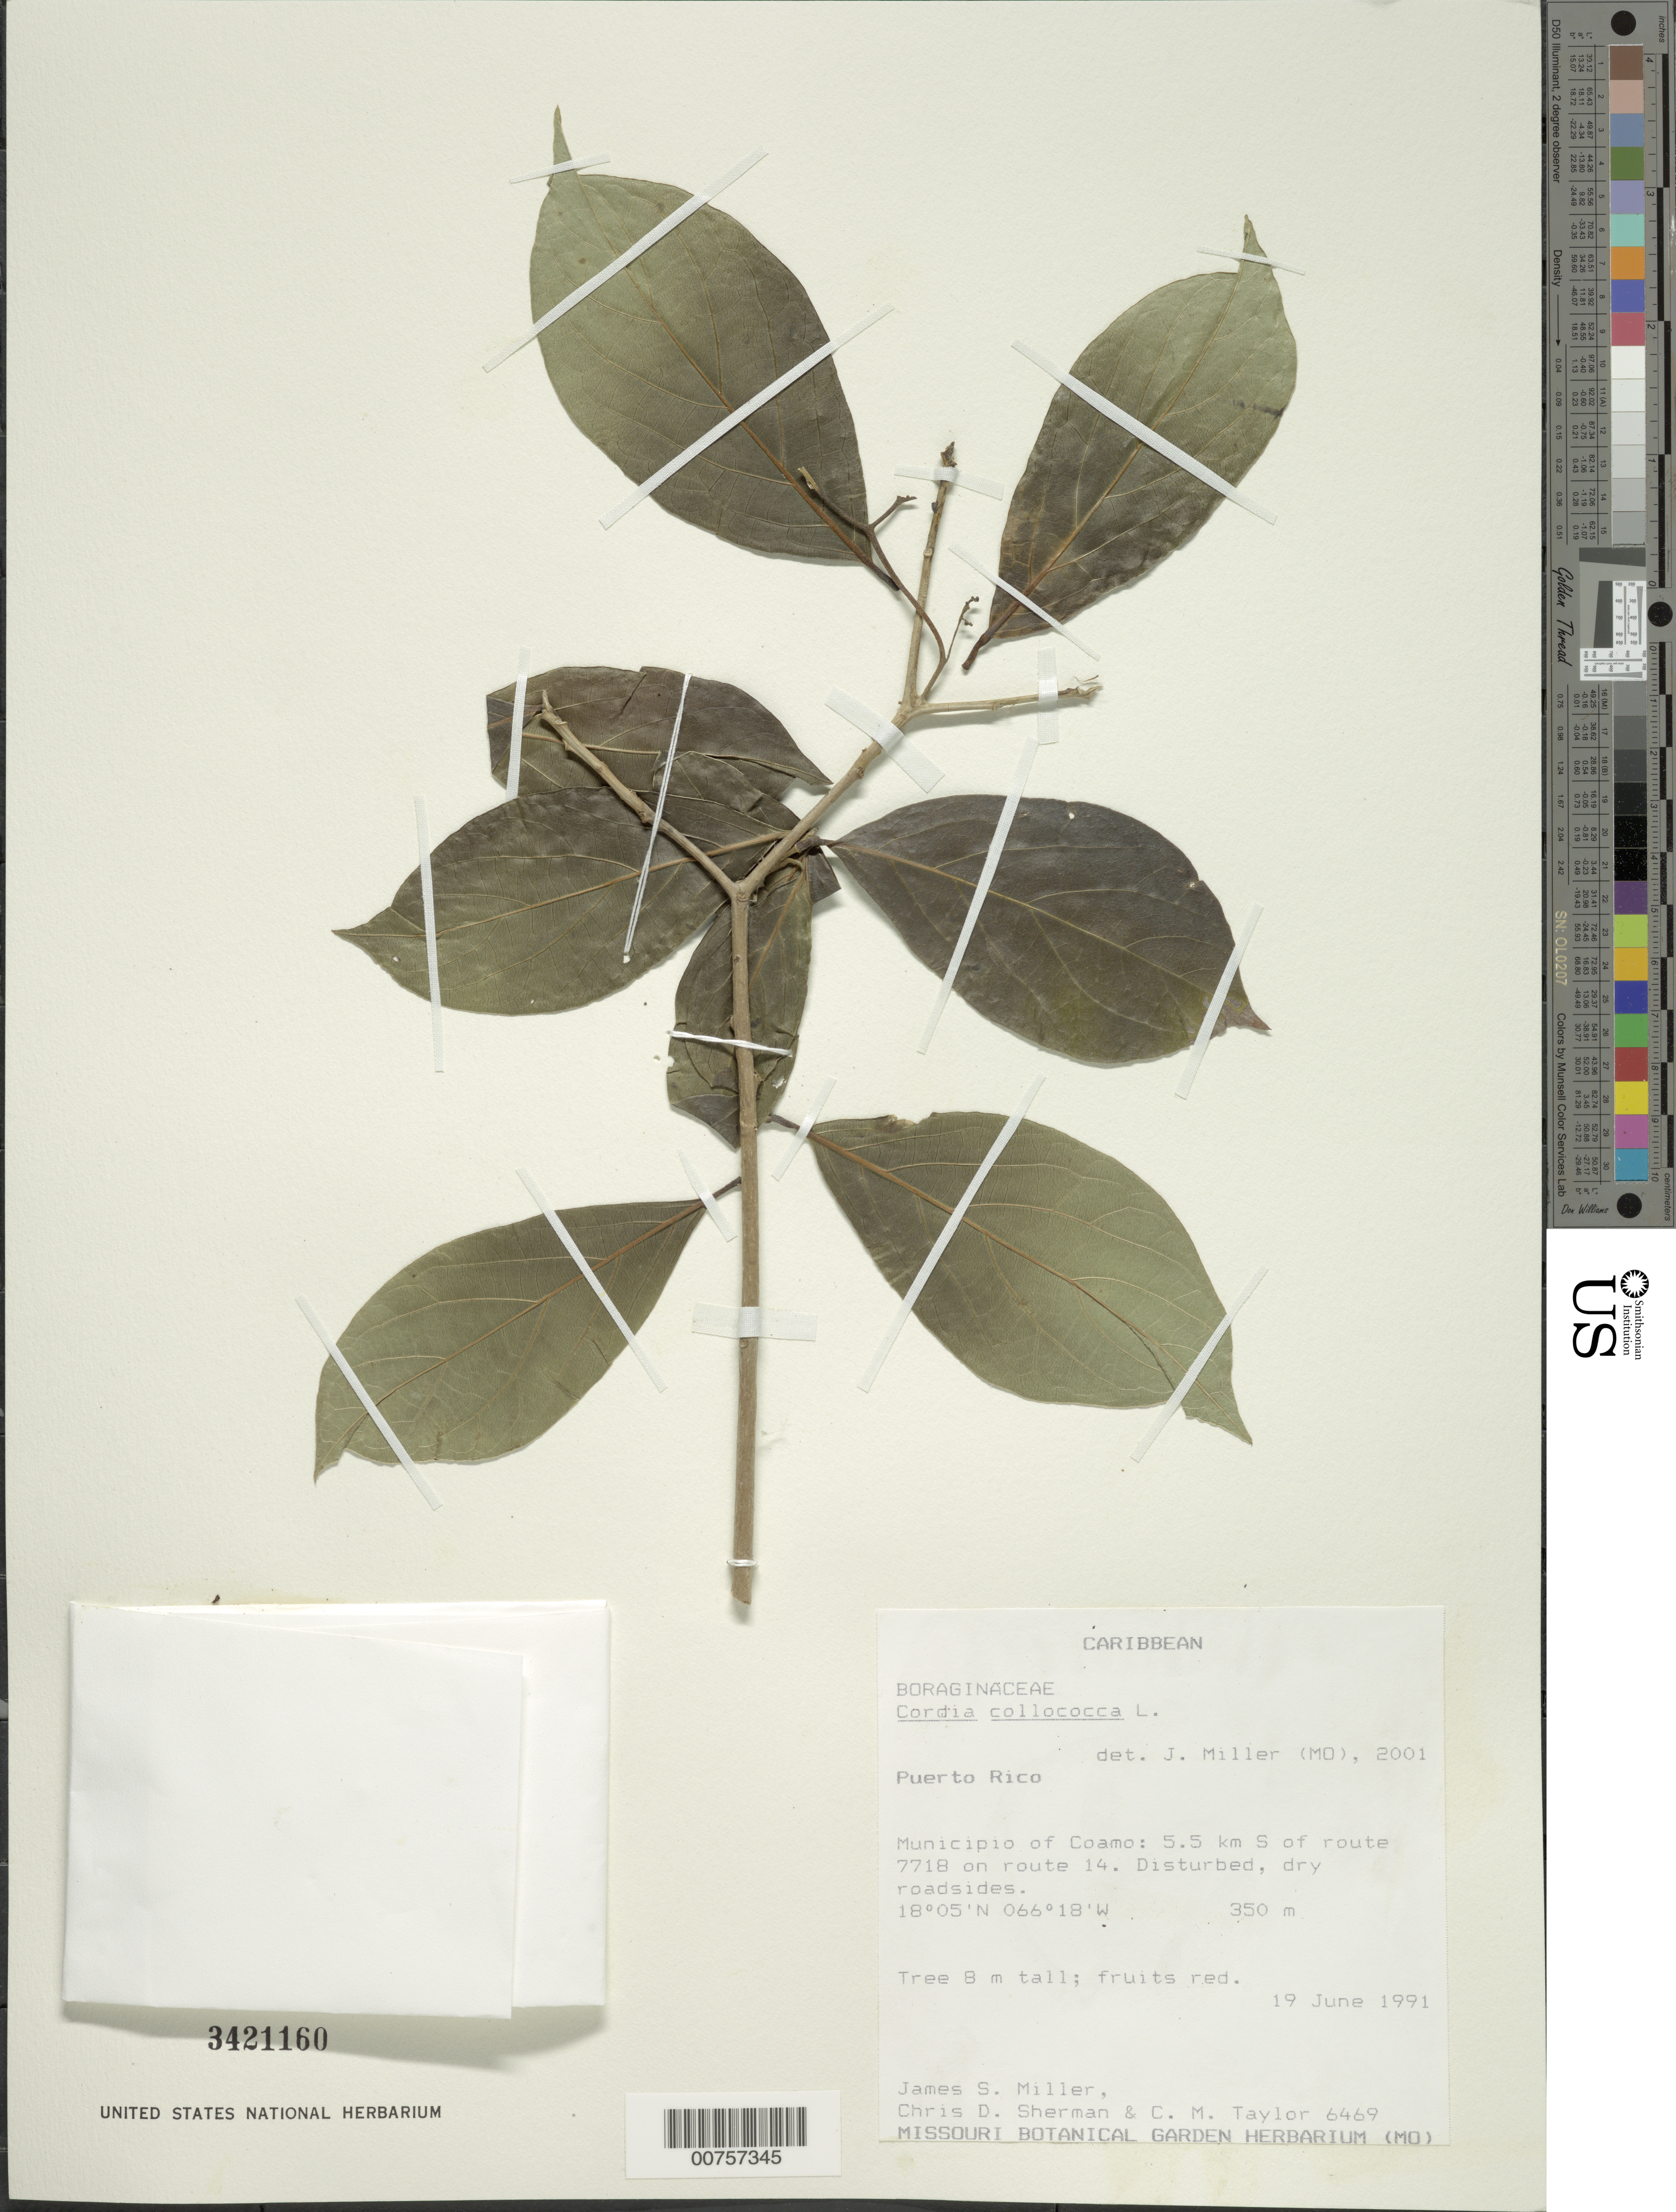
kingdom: Plantae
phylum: Tracheophyta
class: Magnoliopsida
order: Boraginales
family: Cordiaceae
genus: Cordia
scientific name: Cordia collococca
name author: L.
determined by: Miller, James S., (MO), Missouri Botanical Garden (UNITED STATES)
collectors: J. S. Miller, C. Sherman & C. M. Taylor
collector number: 6469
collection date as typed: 19 Jun 1991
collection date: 1991-06-19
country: Puerto Rico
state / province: Coamo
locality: Municipio de Coamo: 5.5 km S of route 7718 on route 14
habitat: Disturbed, dry roadsides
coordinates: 18.08333333, -66.3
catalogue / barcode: US 3421160